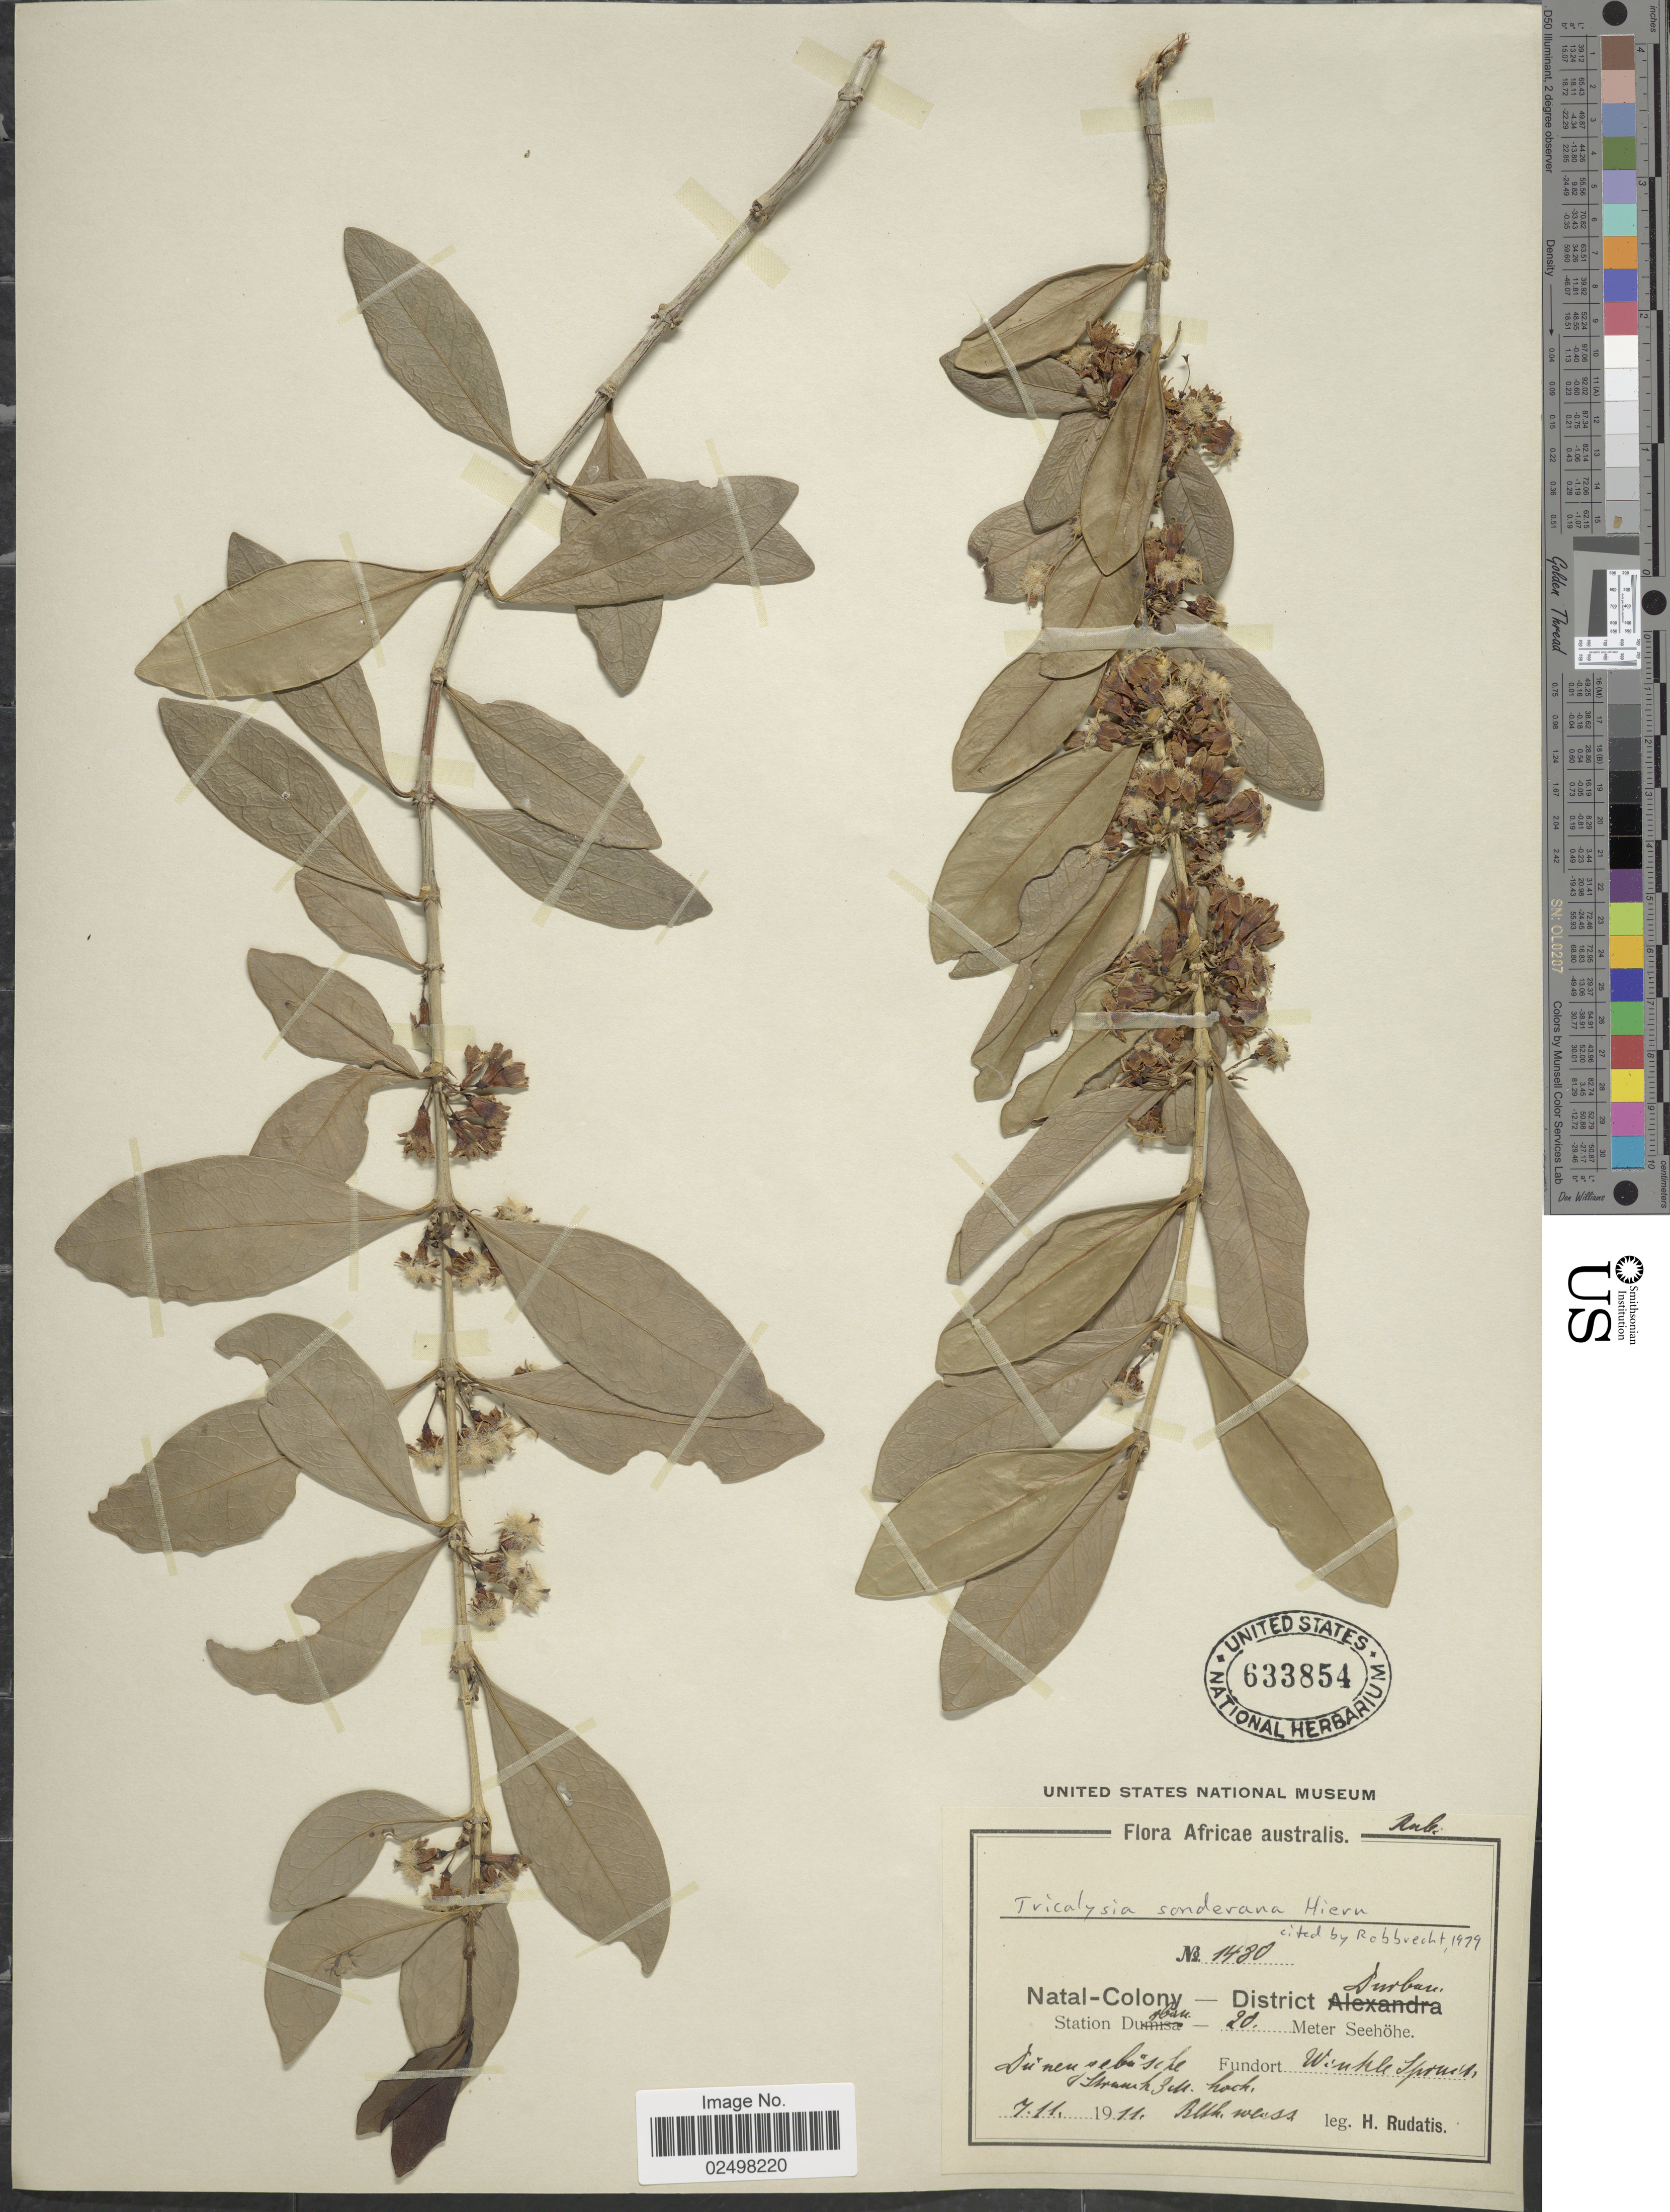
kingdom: Plantae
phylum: Tracheophyta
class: Magnoliopsida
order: Gentianales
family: Rubiaceae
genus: Tricalysia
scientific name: Tricalysia sonderiana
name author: Hiern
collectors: H. Rudatis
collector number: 1480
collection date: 1911-11-07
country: South Africa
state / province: KwaZulu-Natal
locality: Africae australis. Natal- Colony - District Durban, [illegible text]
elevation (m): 20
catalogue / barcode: US 633854